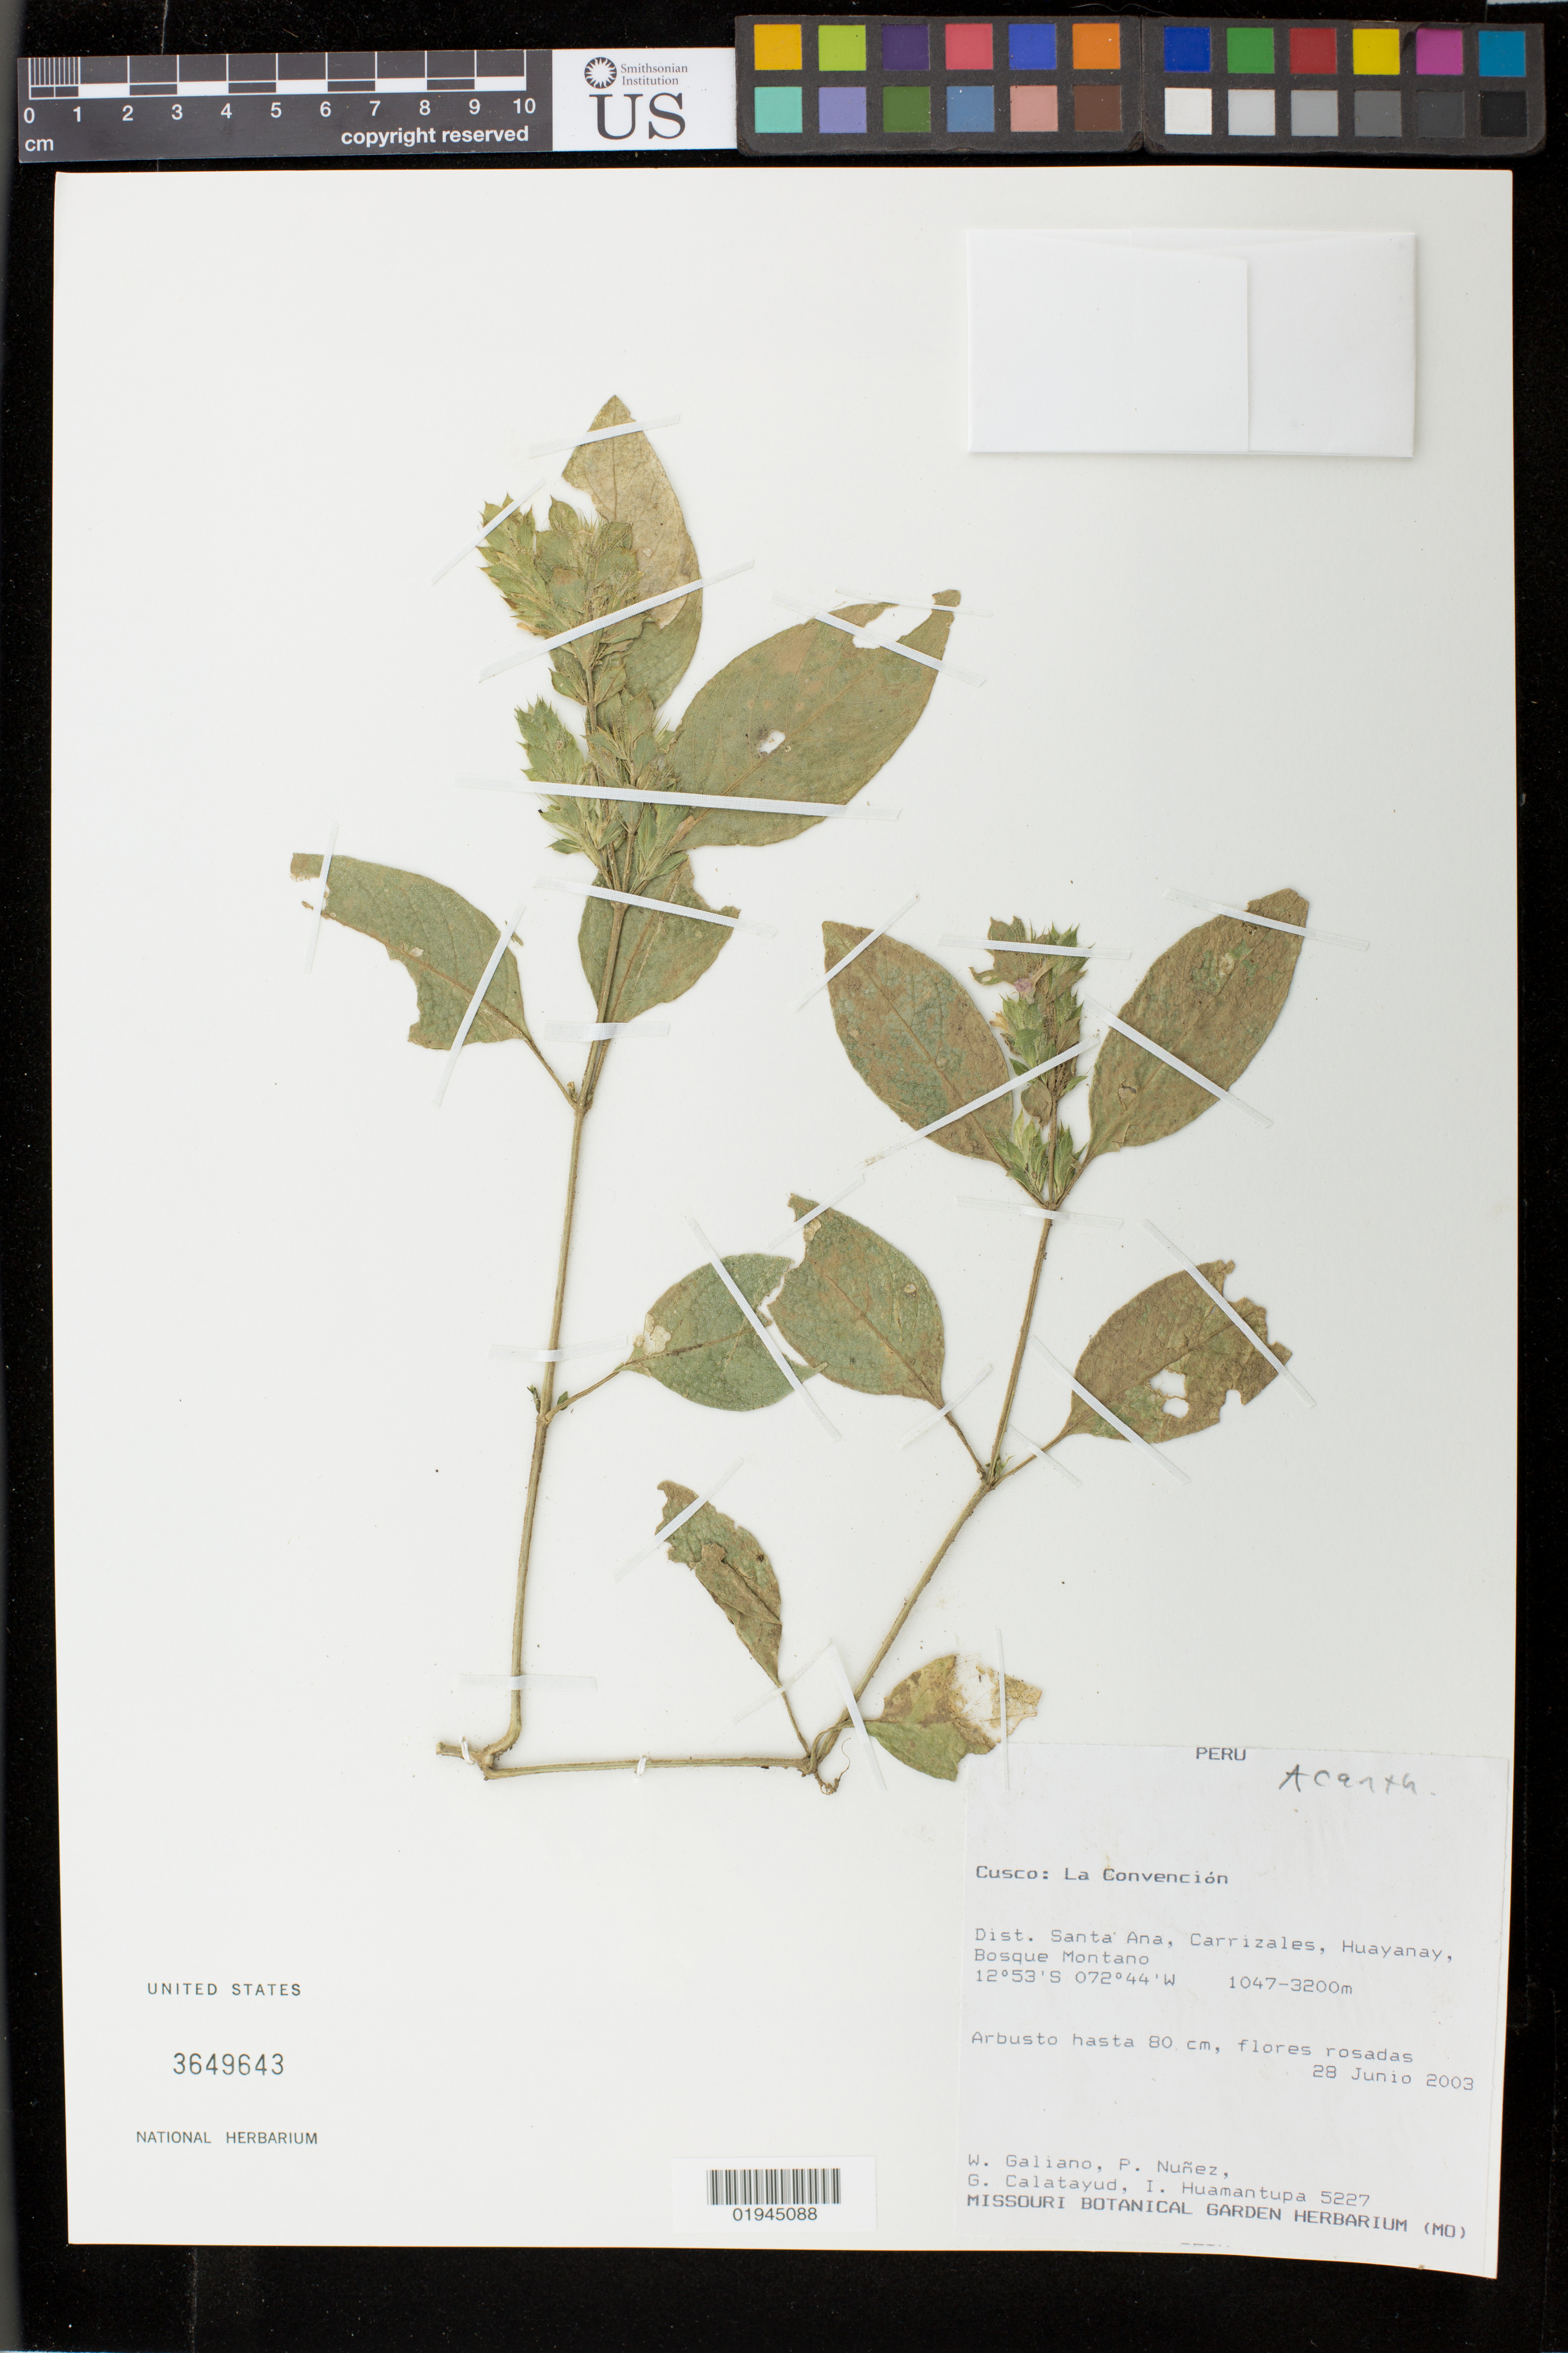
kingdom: Plantae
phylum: Tracheophyta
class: Magnoliopsida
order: Lamiales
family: Acanthaceae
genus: Justicia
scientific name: Justicia radicans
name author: Vahl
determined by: Villanueva, Rosa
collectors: W. Galiano, P. Núñez, G. Calatayud & I. Huamantupa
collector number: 5227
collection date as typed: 28 Jun 2003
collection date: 2003-06-28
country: Peru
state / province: Cusco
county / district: La Convención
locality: Dist. Santa Ana, Carrizales, Huayanay, Bosque Montano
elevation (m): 1047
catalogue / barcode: US 3649643